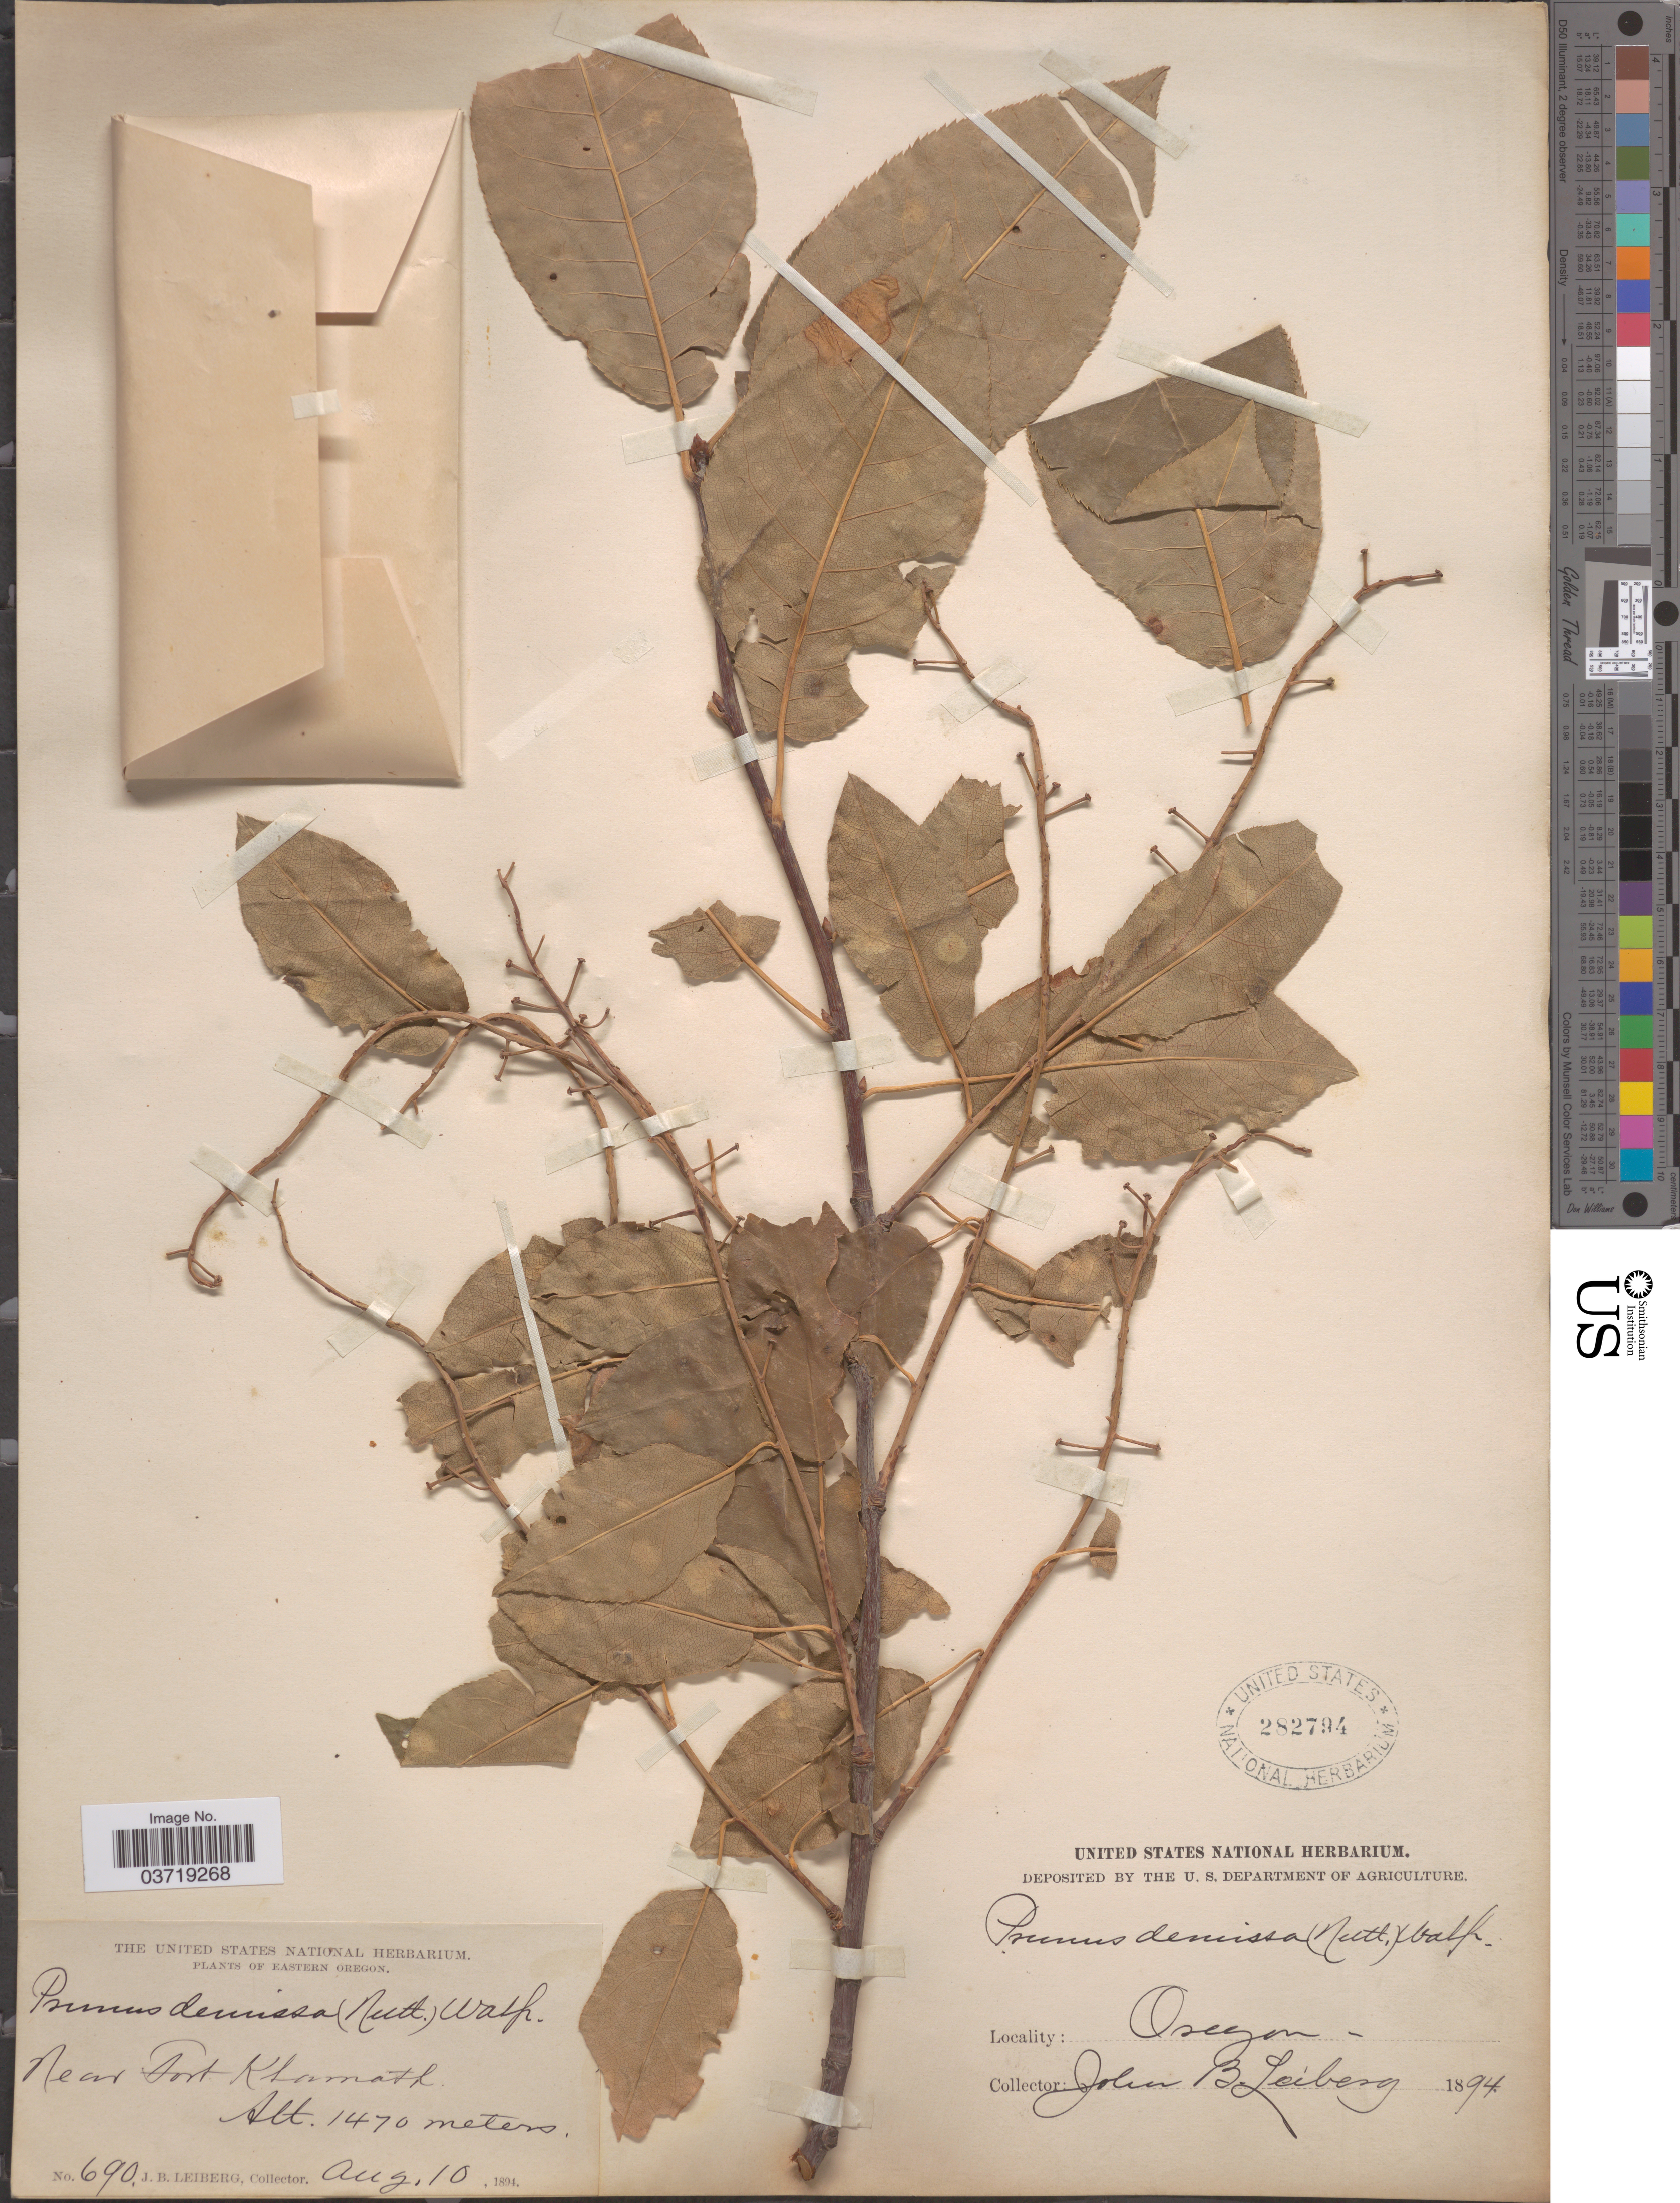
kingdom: Plantae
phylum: Tracheophyta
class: Magnoliopsida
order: Rosales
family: Rosaceae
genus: Prunus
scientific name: Prunus virginiana var. demissa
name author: (Nutt.) Torr.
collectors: J. B. Leiberg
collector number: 690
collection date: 1894-08-10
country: United States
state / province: Oregon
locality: Eastern Oregon. Near Fort Klamath.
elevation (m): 1470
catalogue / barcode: US 282794